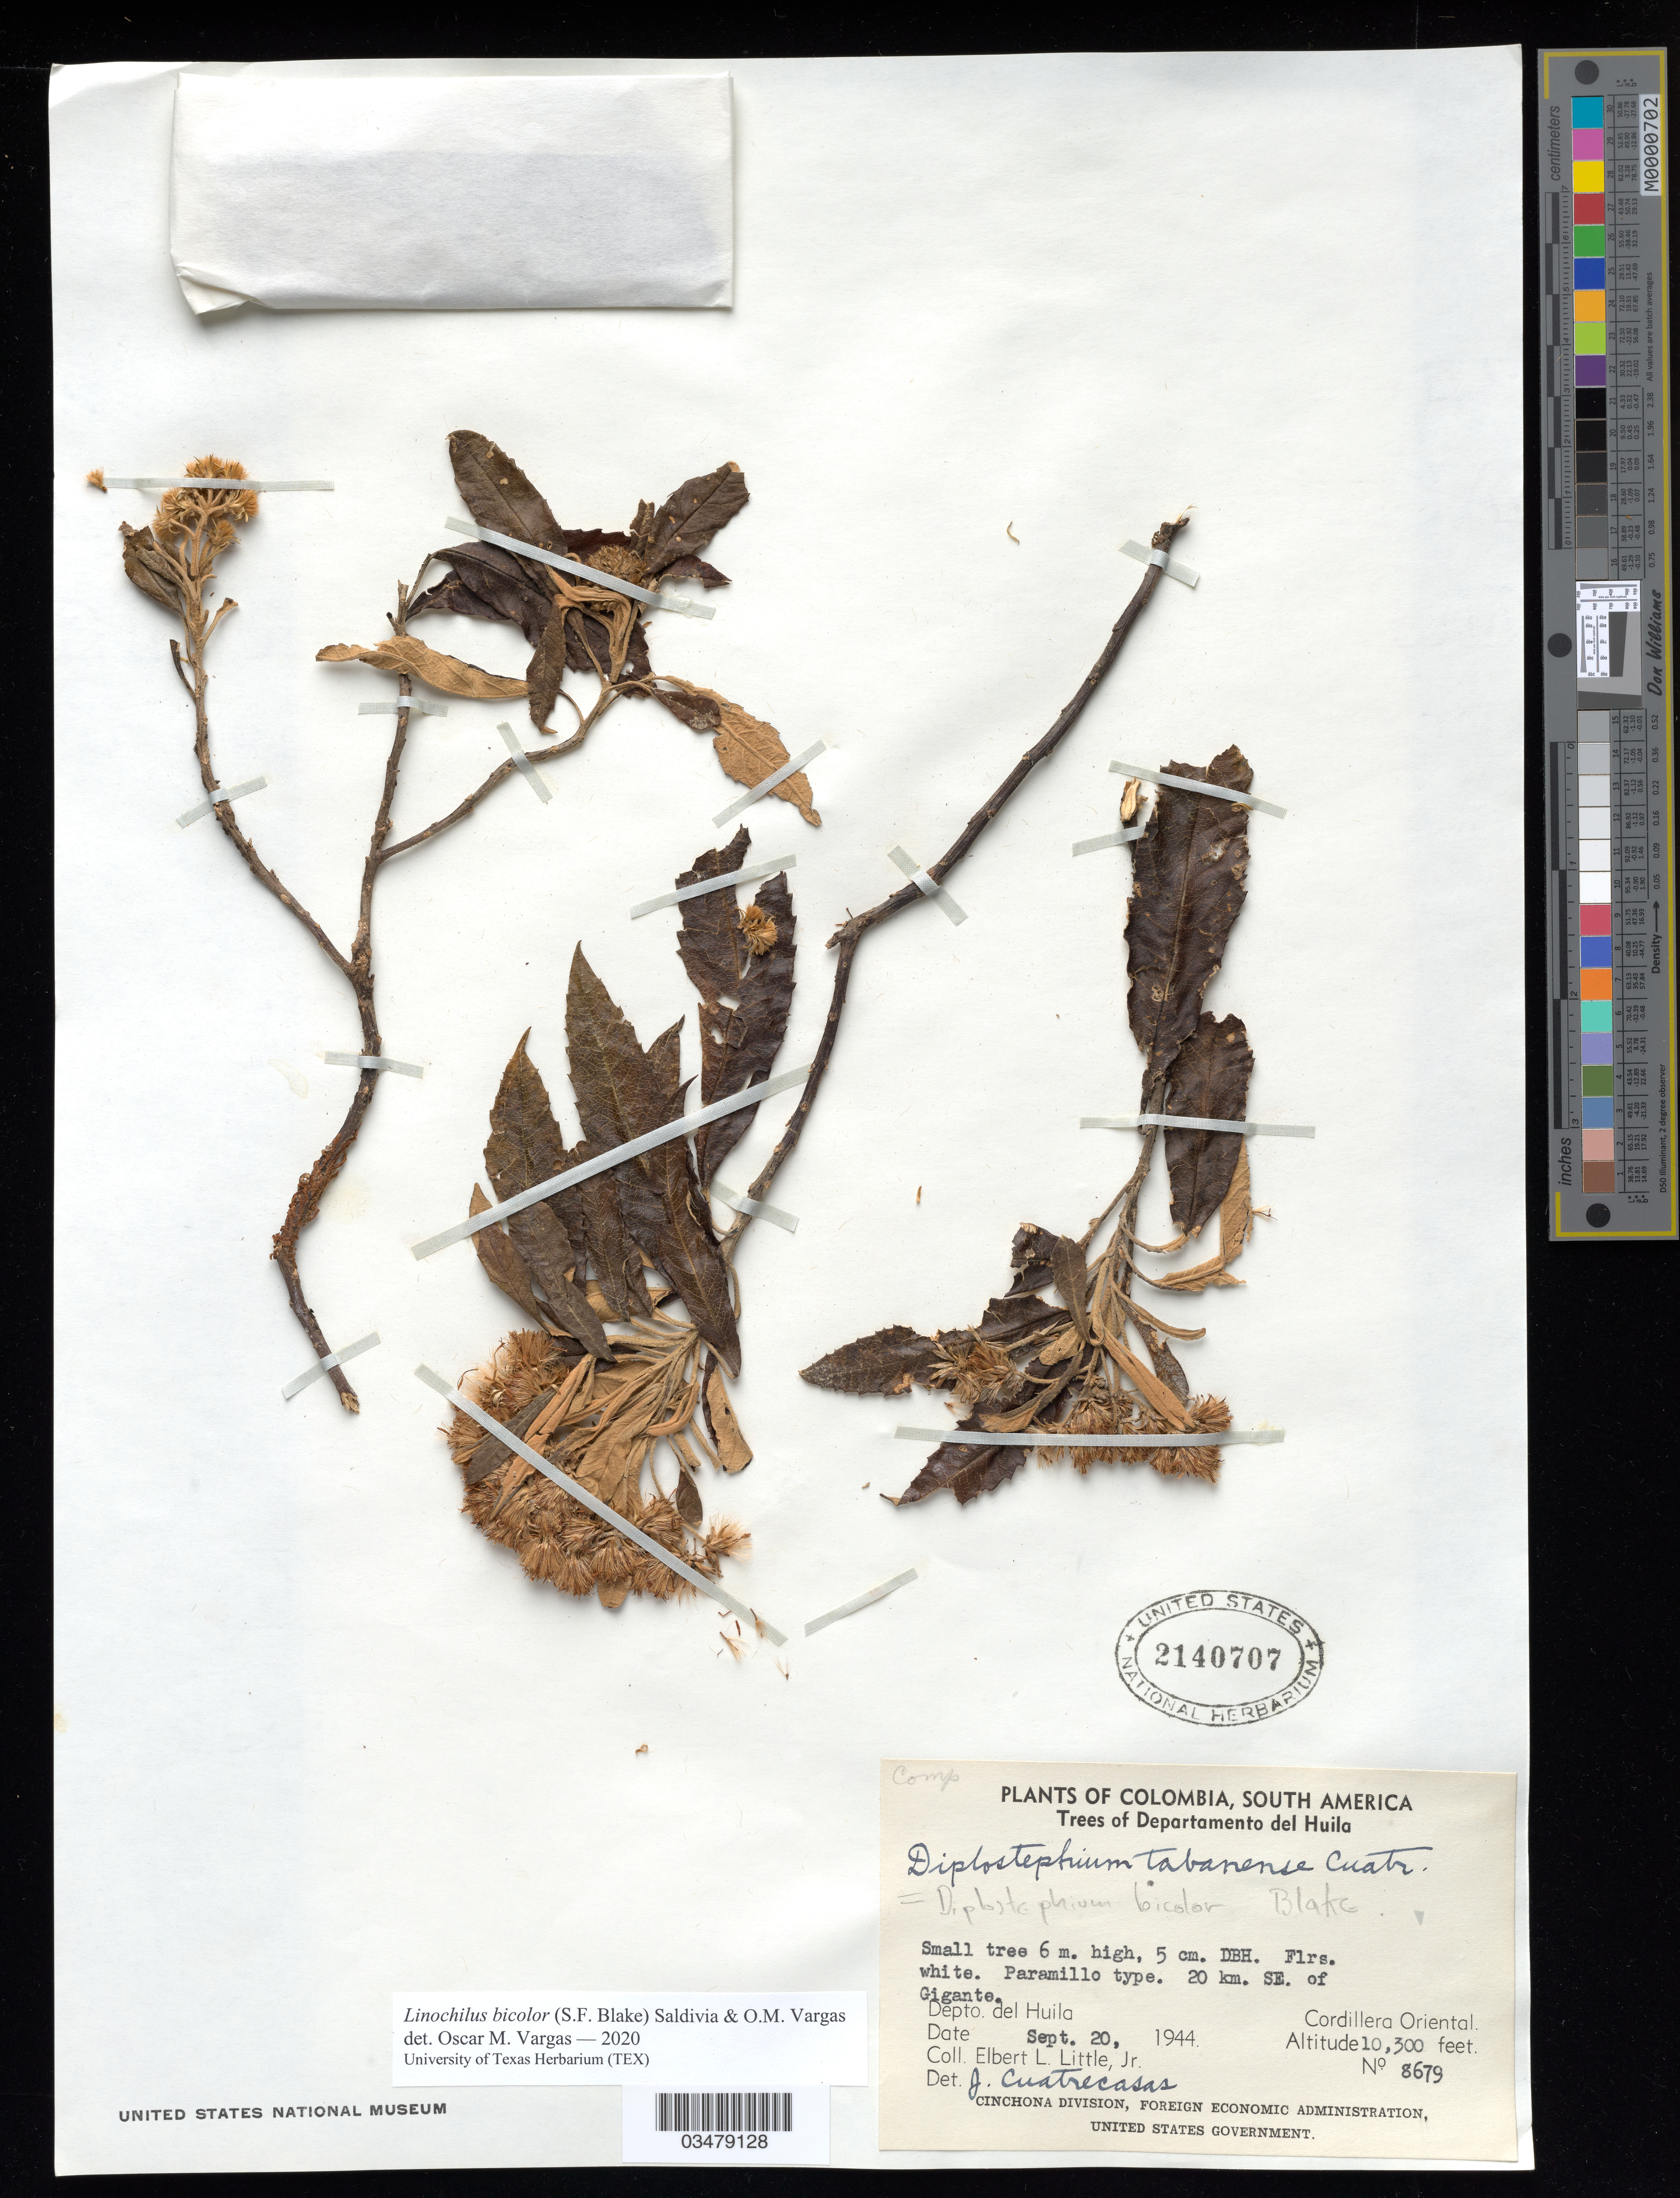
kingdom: Plantae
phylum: Tracheophyta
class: Magnoliopsida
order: Asterales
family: Asteraceae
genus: Linochilus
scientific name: Linochilus bicolor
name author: (S.F. Blake) Saldivia & O.M. Vargas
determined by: Vargas, Oscar M.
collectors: E. L. Little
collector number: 8679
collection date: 1944-09-20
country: Colombia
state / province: Huila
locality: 20 km. SE. of Gigante. Depto. de Huila. Cordillera Oriental.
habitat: Paramillo type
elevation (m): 3139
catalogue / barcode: US 2140707